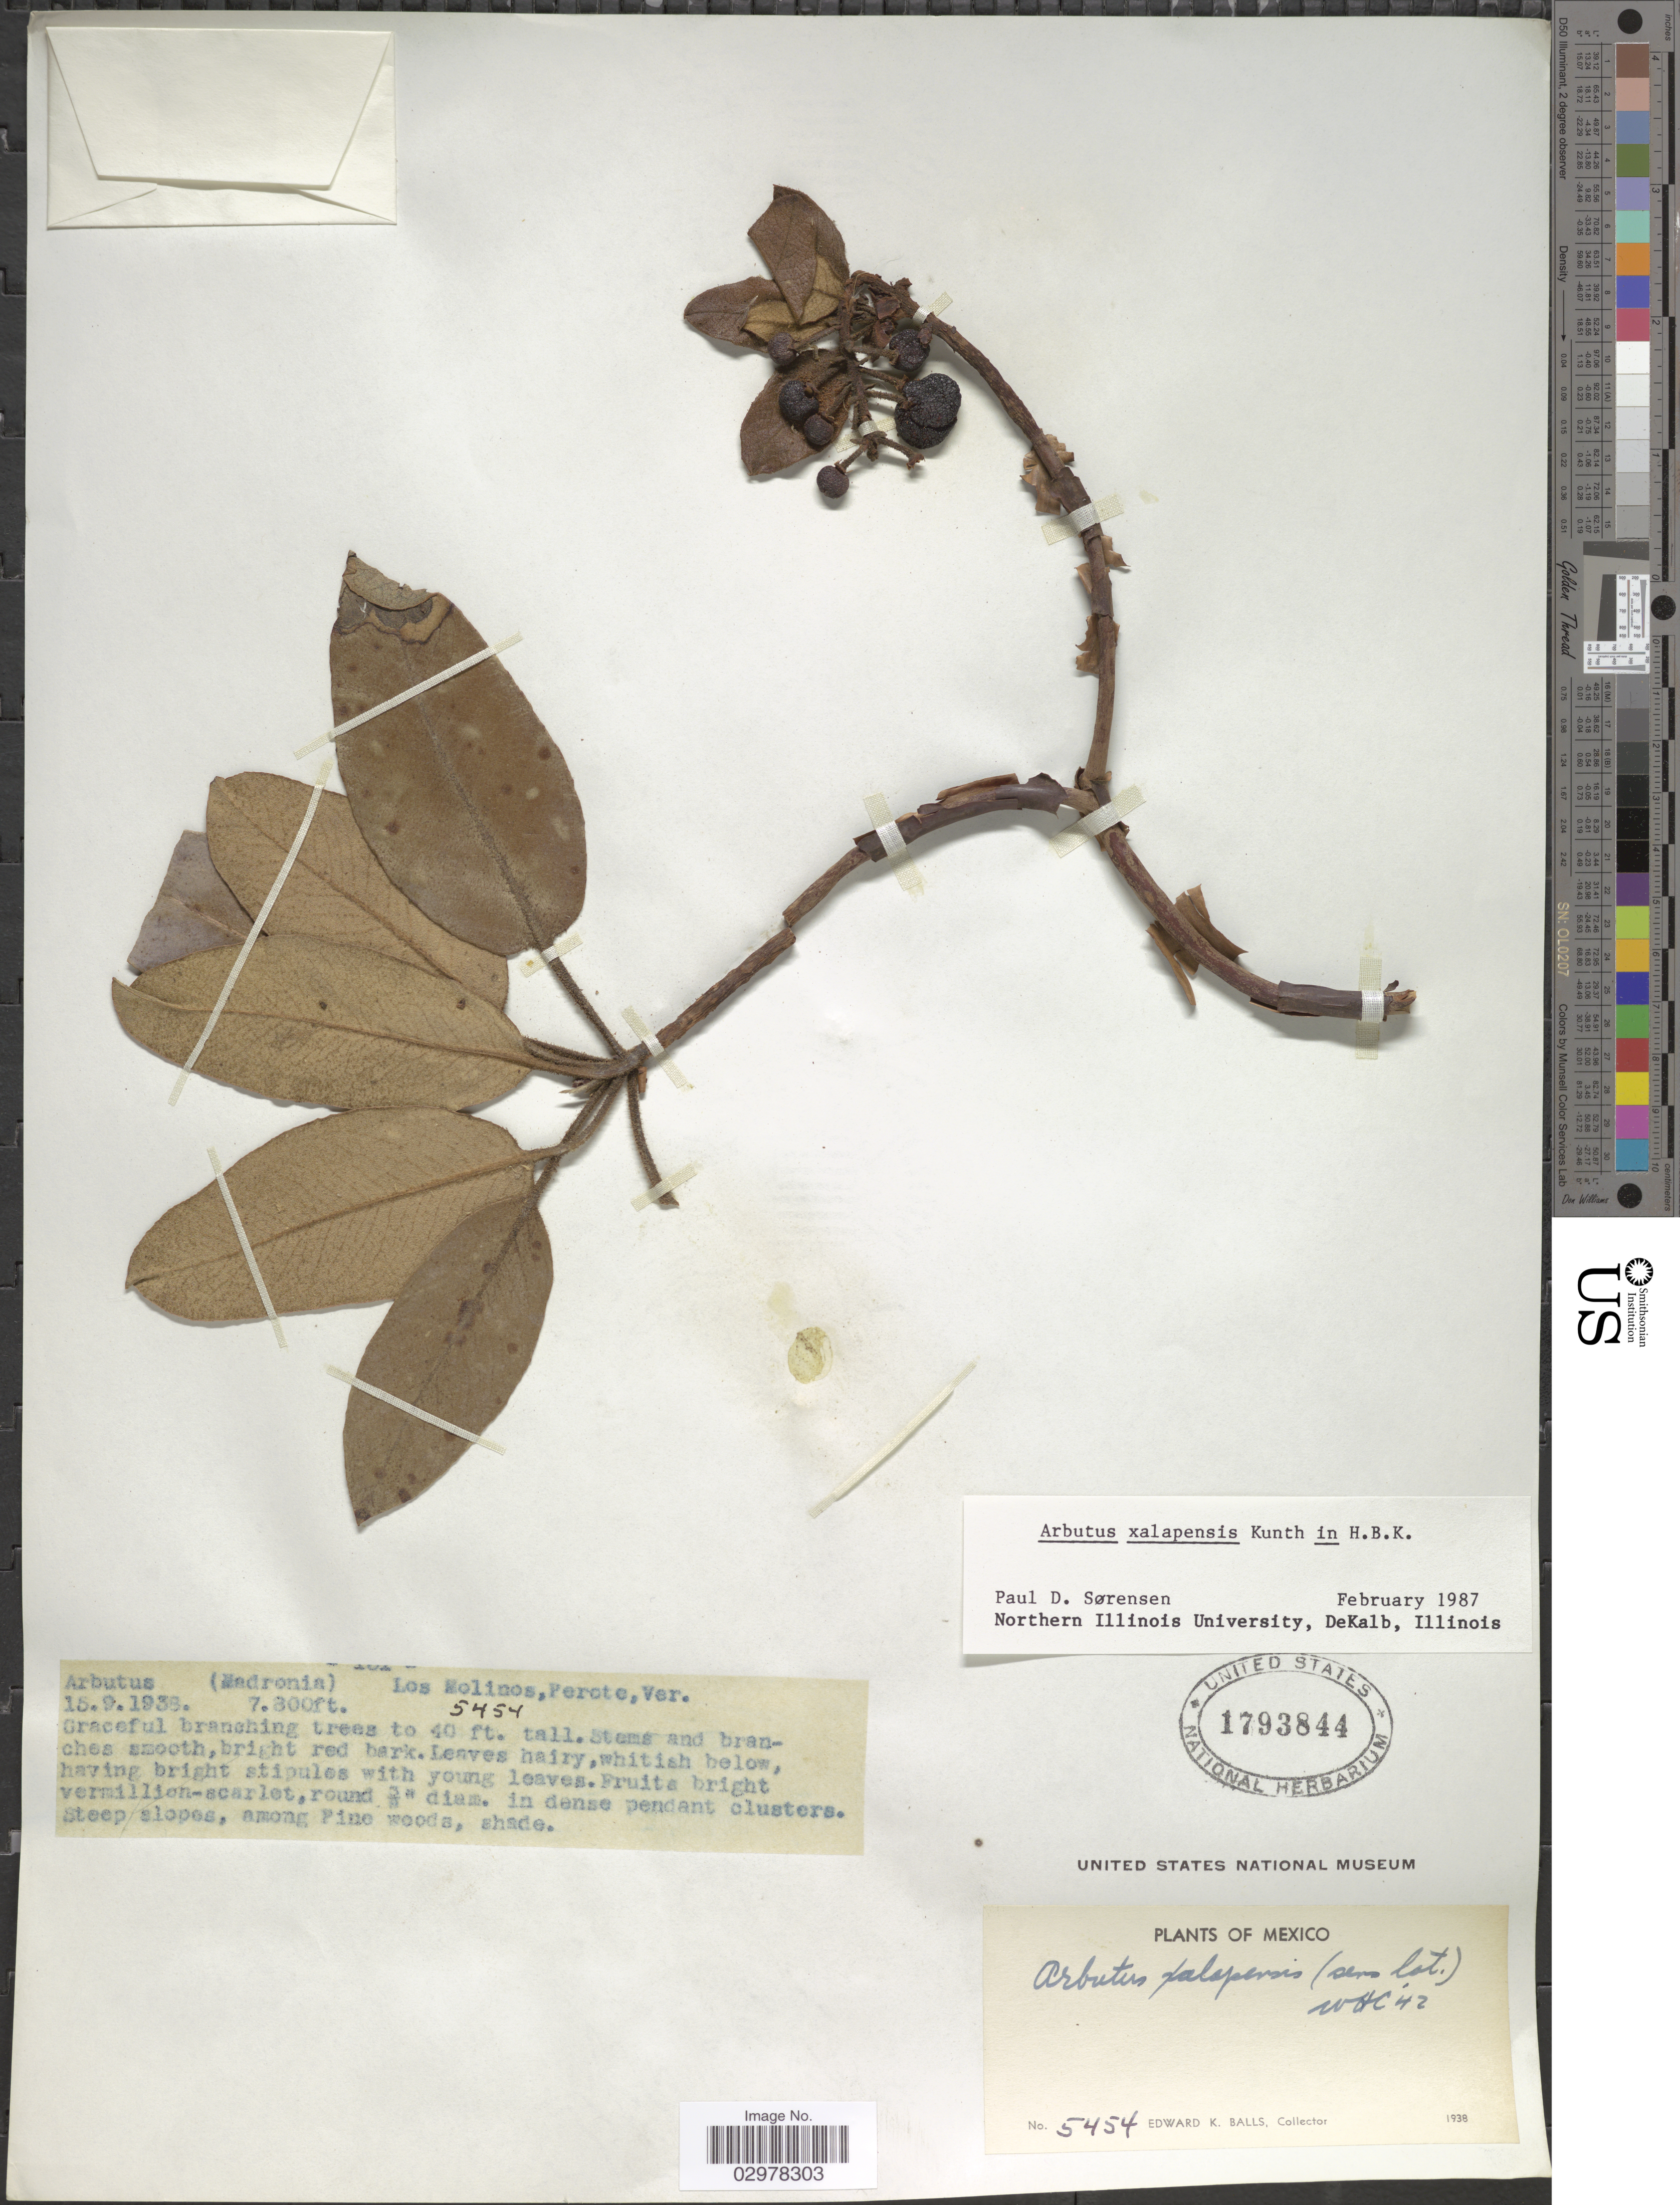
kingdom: Plantae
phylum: Tracheophyta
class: Magnoliopsida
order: Ericales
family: Ericaceae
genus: Arbutus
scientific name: Arbutus xalapensis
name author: Kunth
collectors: E. K. Balls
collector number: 5454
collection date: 1938-09-15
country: Mexico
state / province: Veracruz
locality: Los Molinos, Perote, Ver.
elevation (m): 2377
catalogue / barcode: US 1793844